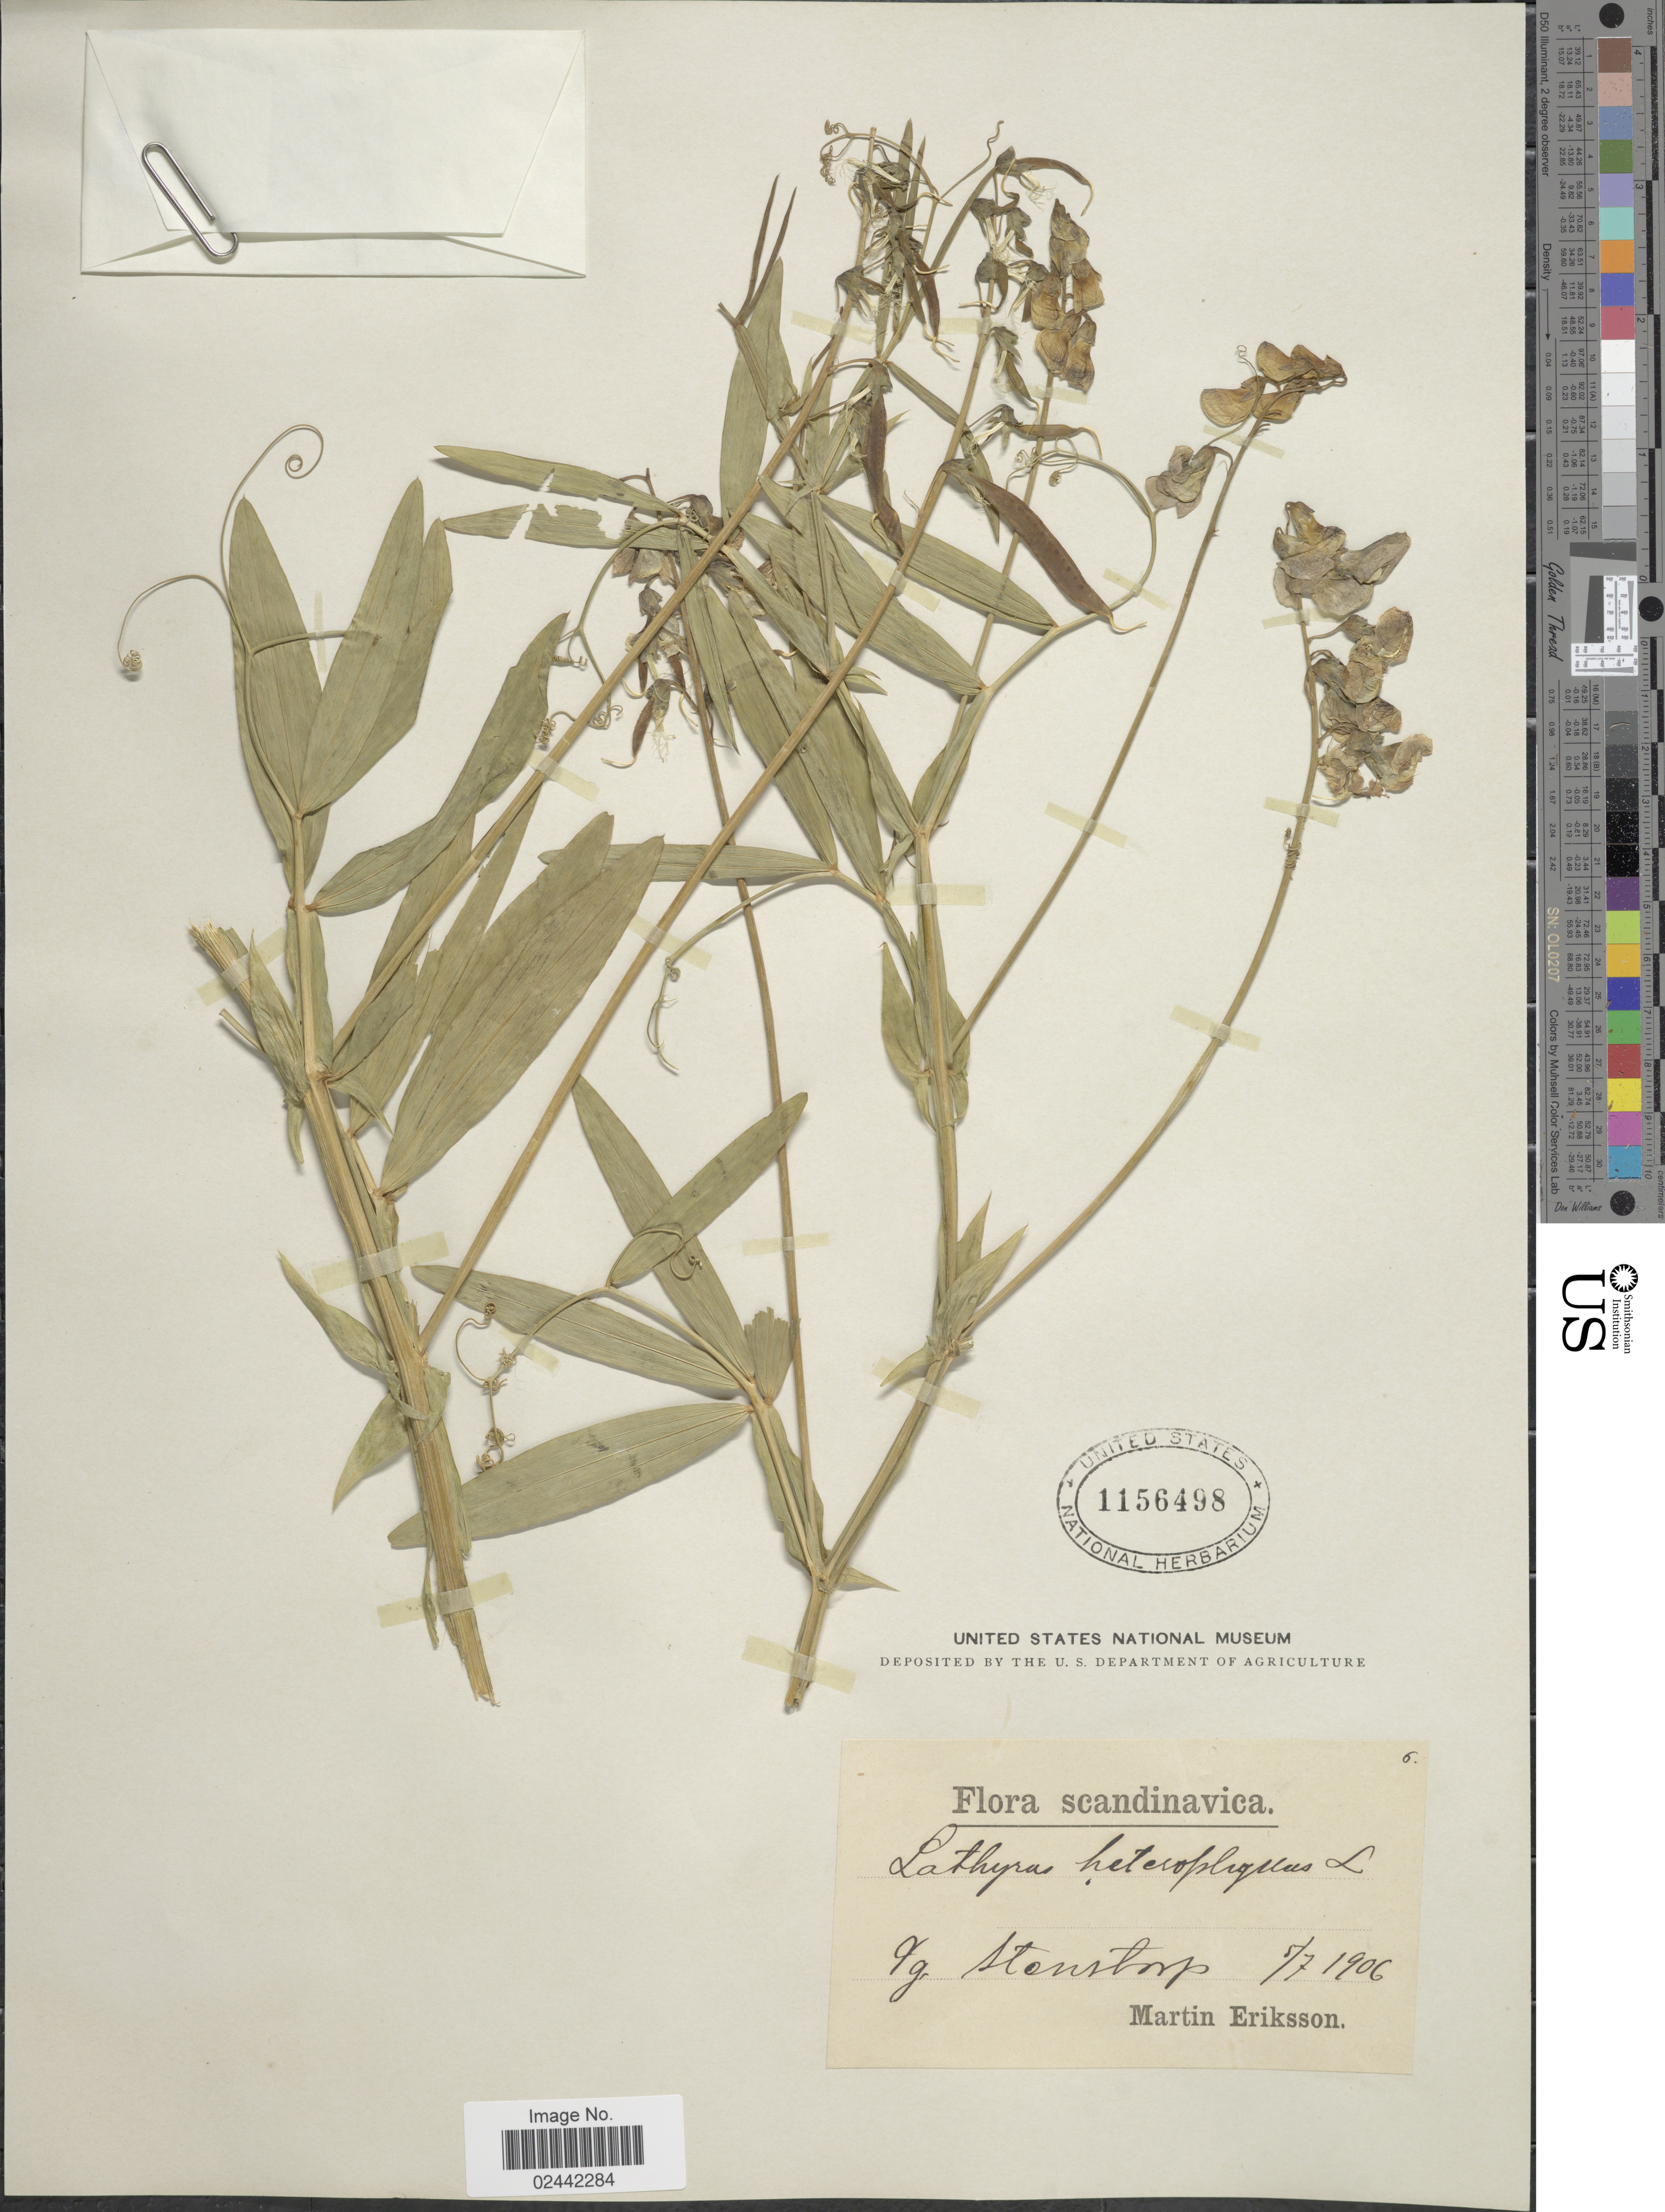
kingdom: Plantae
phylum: Tracheophyta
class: Magnoliopsida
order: Fabales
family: Fabaceae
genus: Lathyrus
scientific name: Lathyrus heterophyllus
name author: L.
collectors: M. Eriksson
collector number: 6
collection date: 1906-07-05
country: Sweden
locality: Stenstorp, Scandinavica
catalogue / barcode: US 1156498